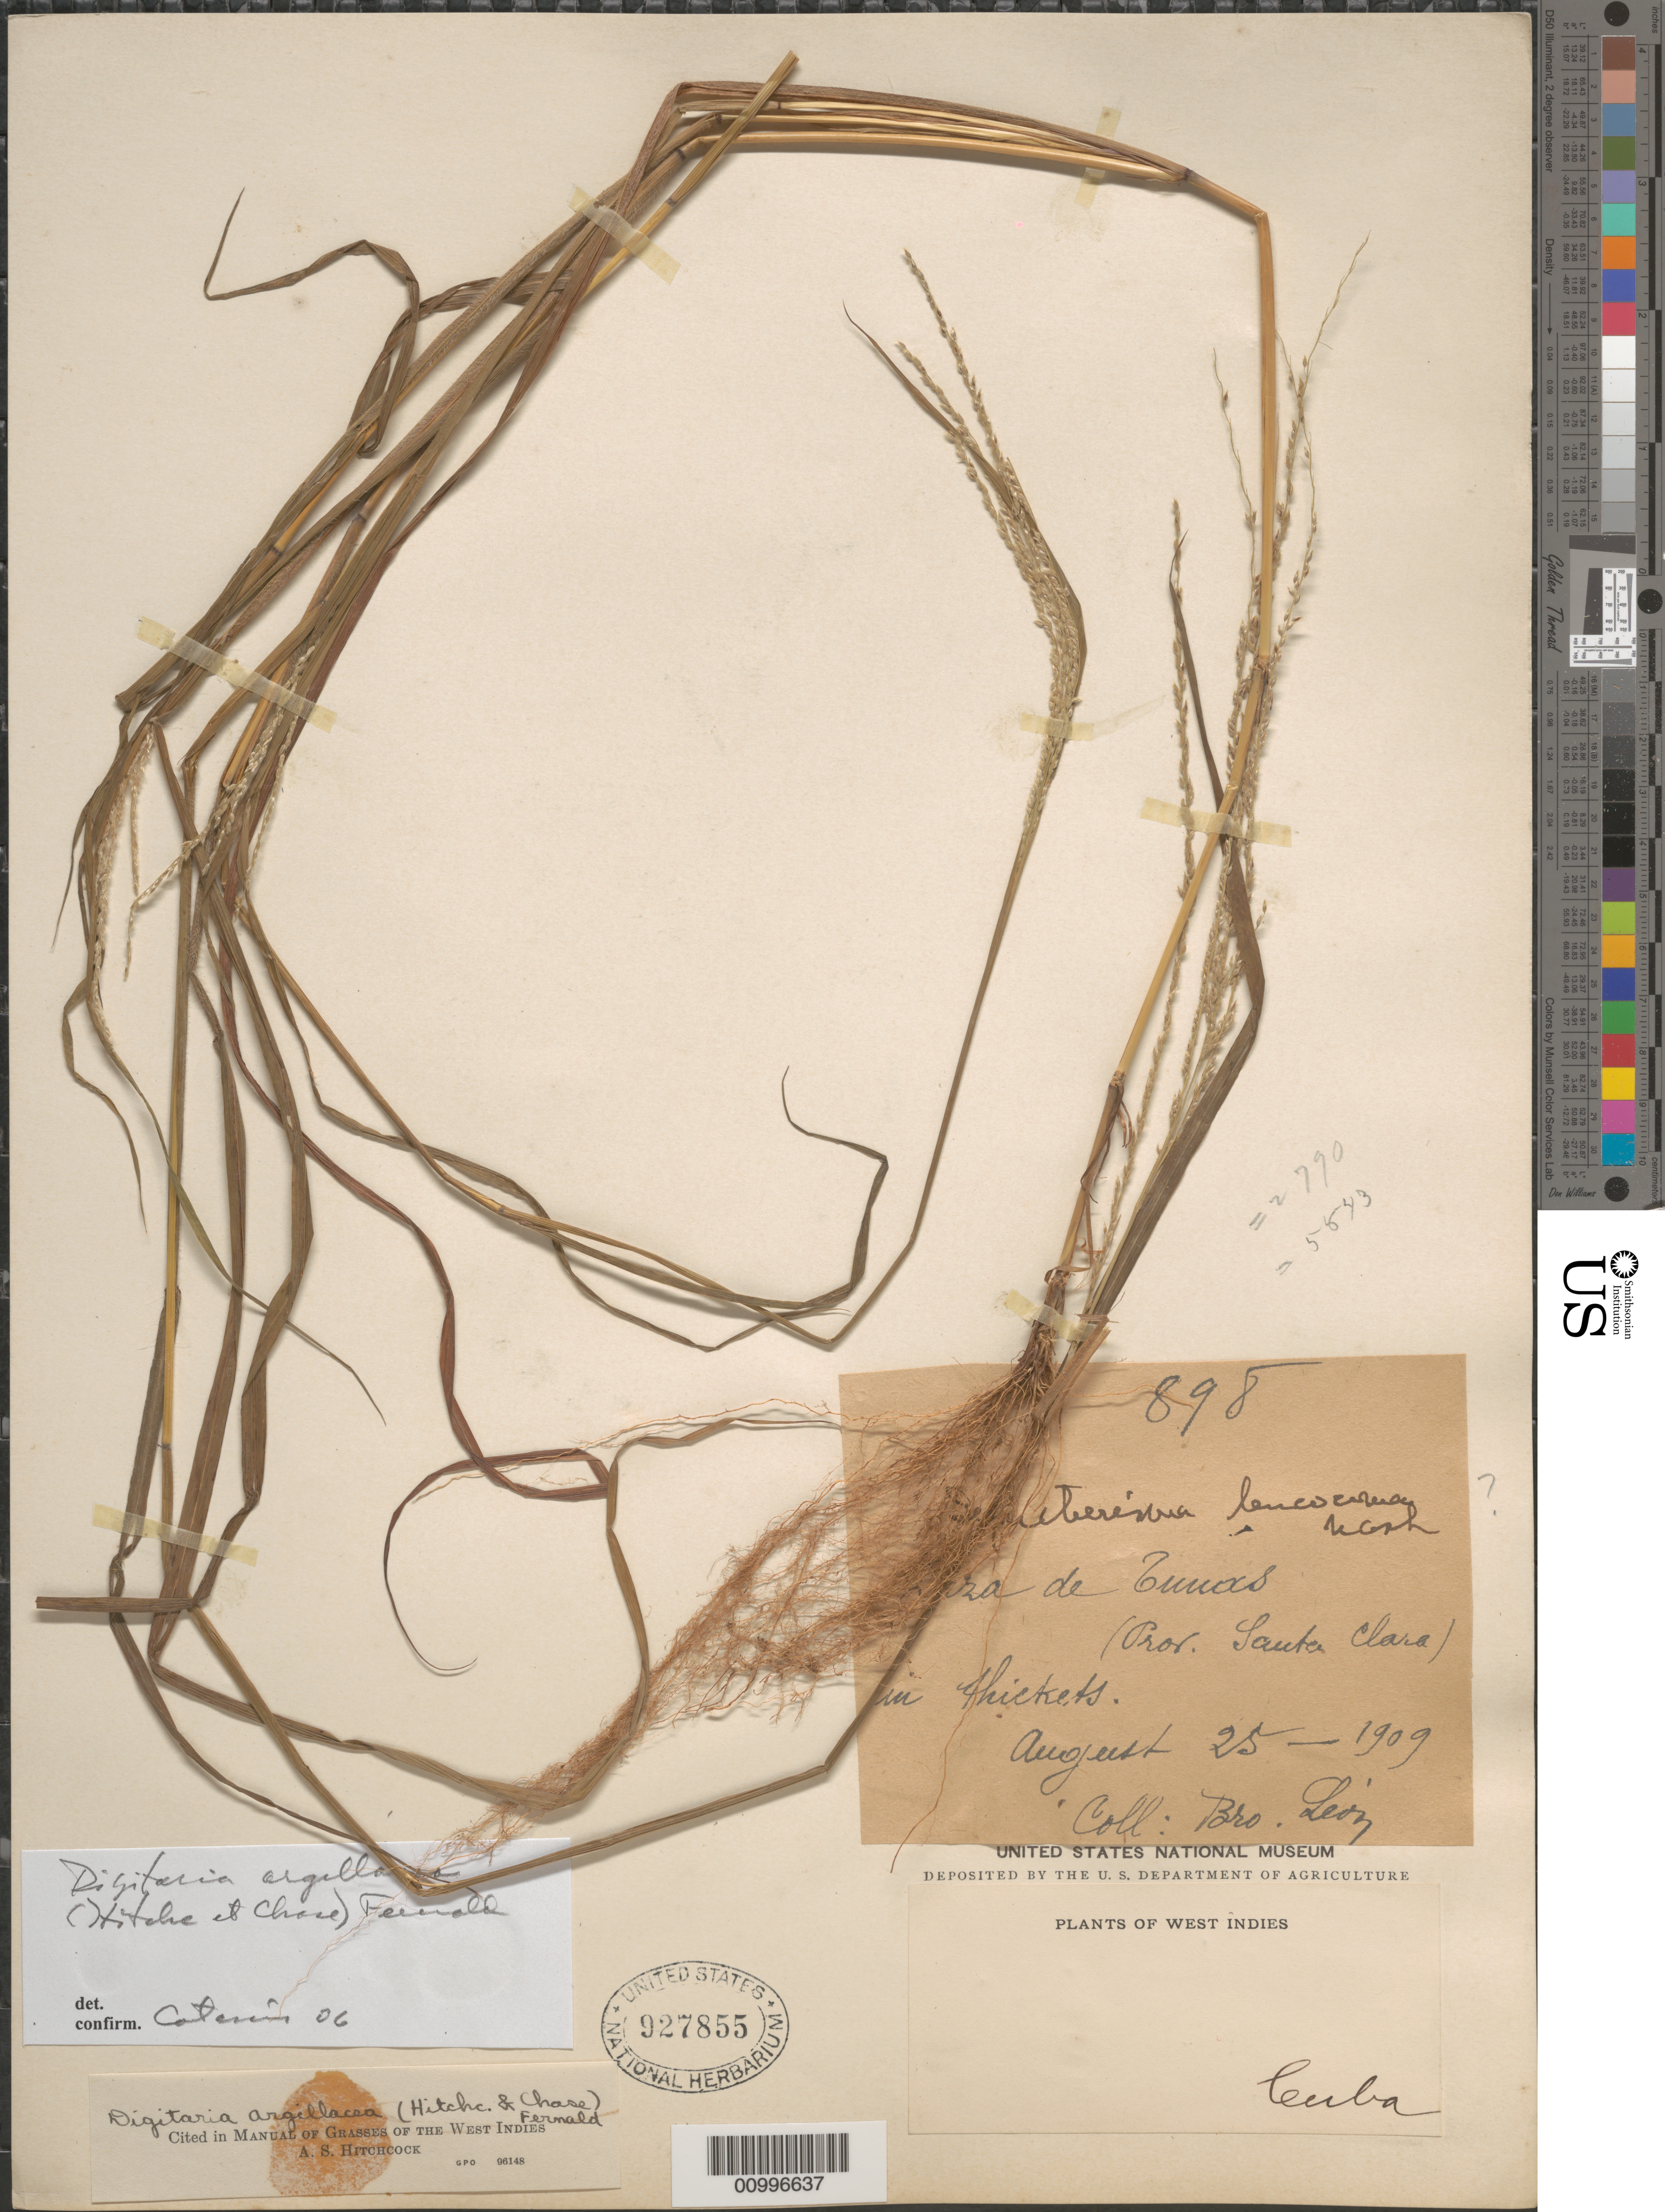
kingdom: Plantae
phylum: Tracheophyta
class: Liliopsida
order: Poales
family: Poaceae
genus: Digitaria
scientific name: Digitaria argillacea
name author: (Hitchc. & Chase) Fernald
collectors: Bro. León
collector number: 898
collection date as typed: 25 Aug 1909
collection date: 1909-08-25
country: Cuba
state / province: Villa Clara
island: Cuba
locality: Villa Clara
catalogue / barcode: US 927885